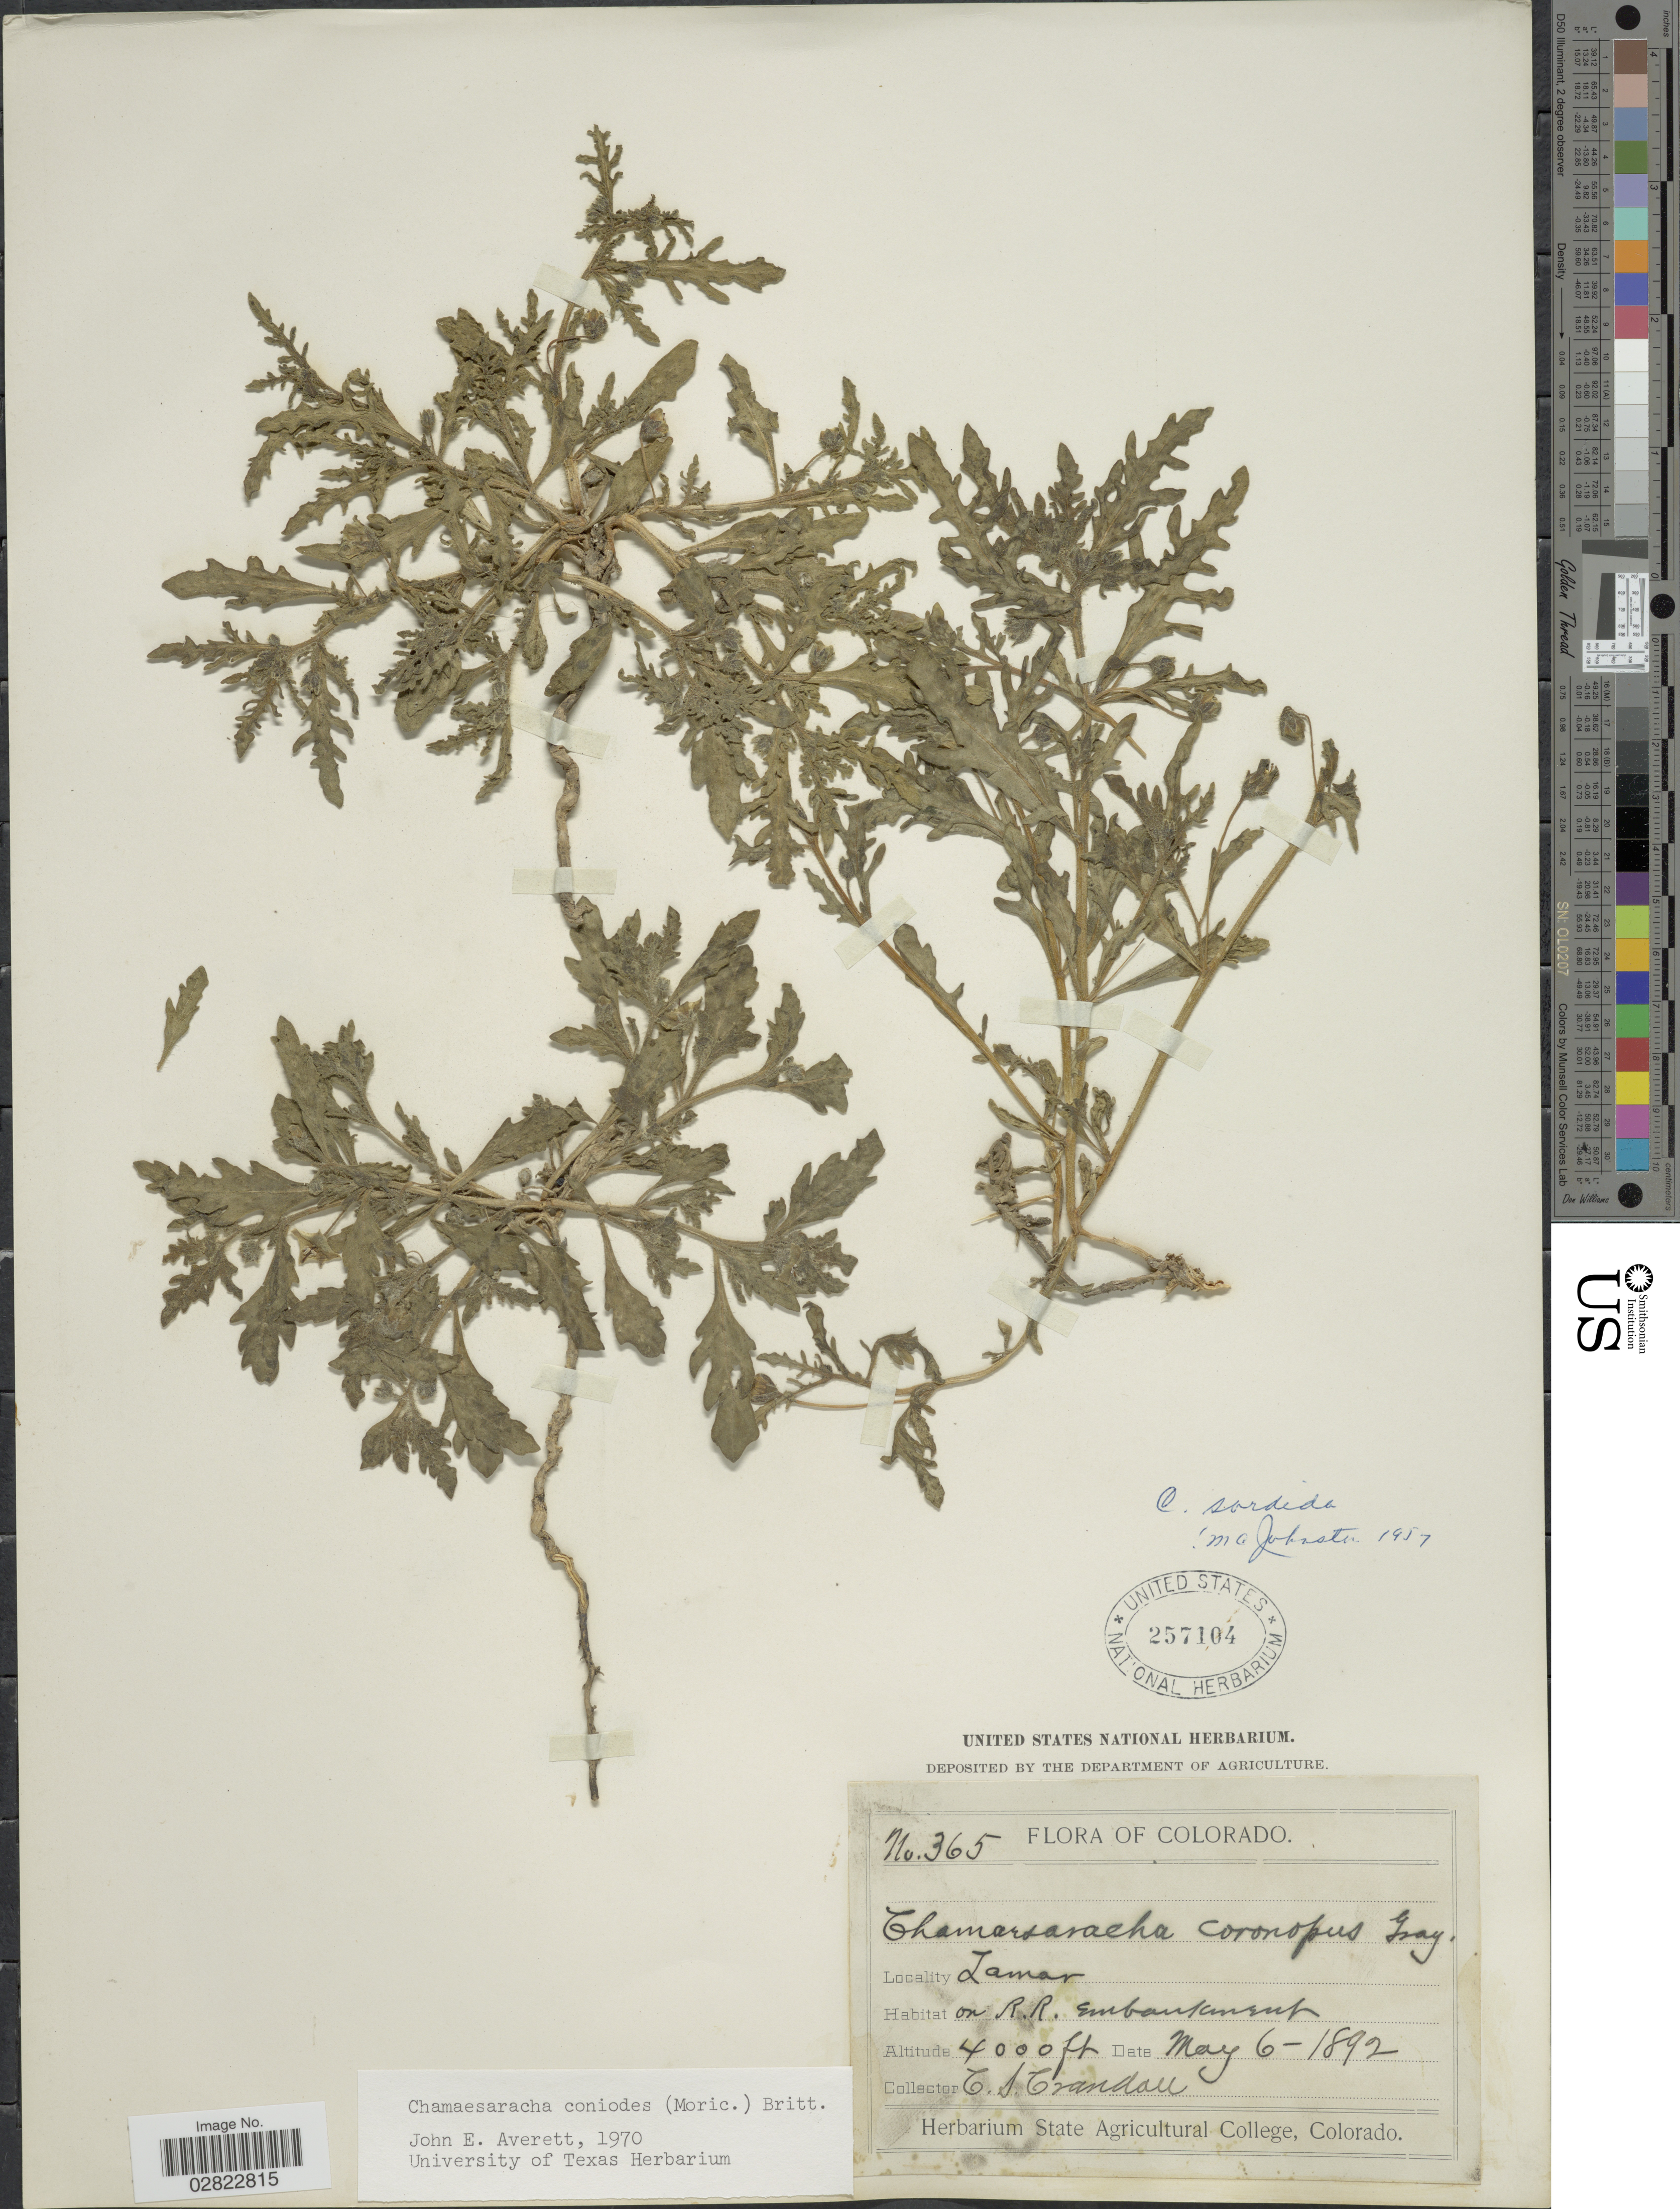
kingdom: Plantae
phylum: Tracheophyta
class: Magnoliopsida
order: Solanales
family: Solanaceae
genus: Chamaesaracha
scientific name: Chamaesaracha coniodes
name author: (Moric. ex Dunal) Britton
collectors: C. Crandall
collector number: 365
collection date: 1892-05-06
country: United States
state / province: Colorado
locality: Lamar, on R.R. embankment.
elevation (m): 1219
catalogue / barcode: US 257104